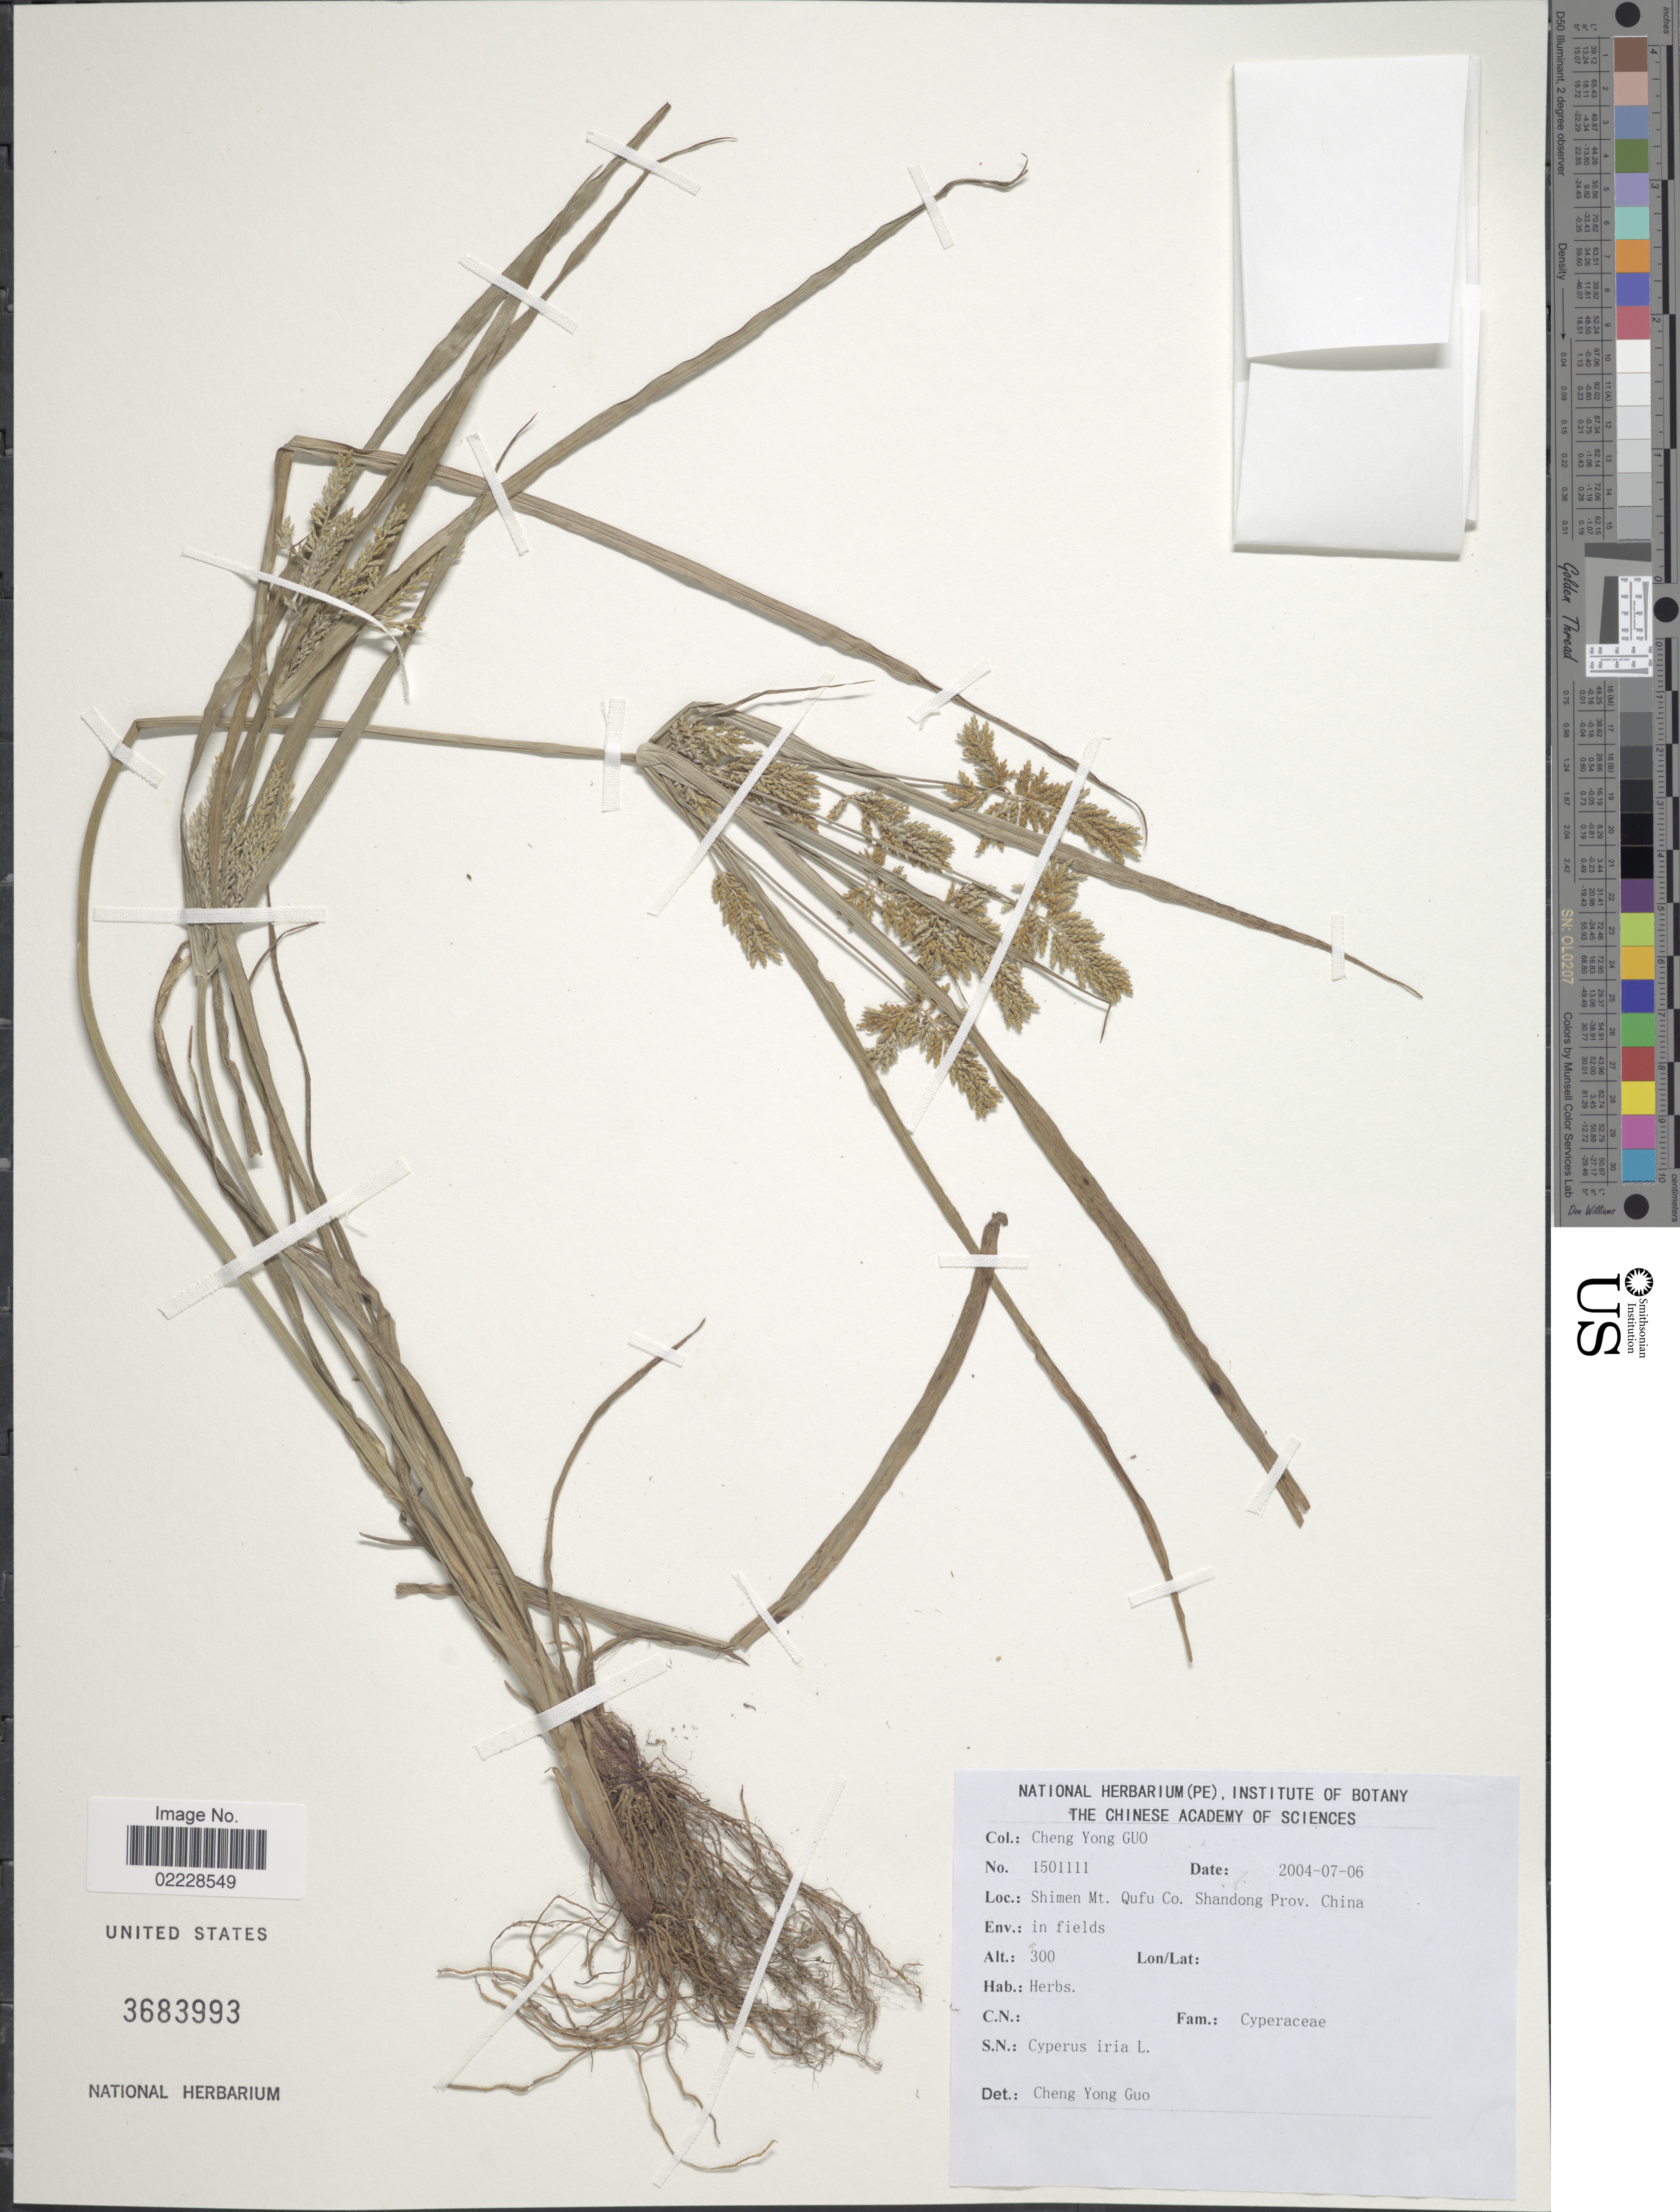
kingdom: Plantae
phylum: Tracheophyta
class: Liliopsida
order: Poales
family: Cyperaceae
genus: Cyperus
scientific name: Cyperus iria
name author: L.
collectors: Guo Chengyong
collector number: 1501111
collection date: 2004-07-06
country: China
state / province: Shandong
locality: Shimen Mt. Qufu Co. Shandong Prov. China.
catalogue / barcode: US 3683993